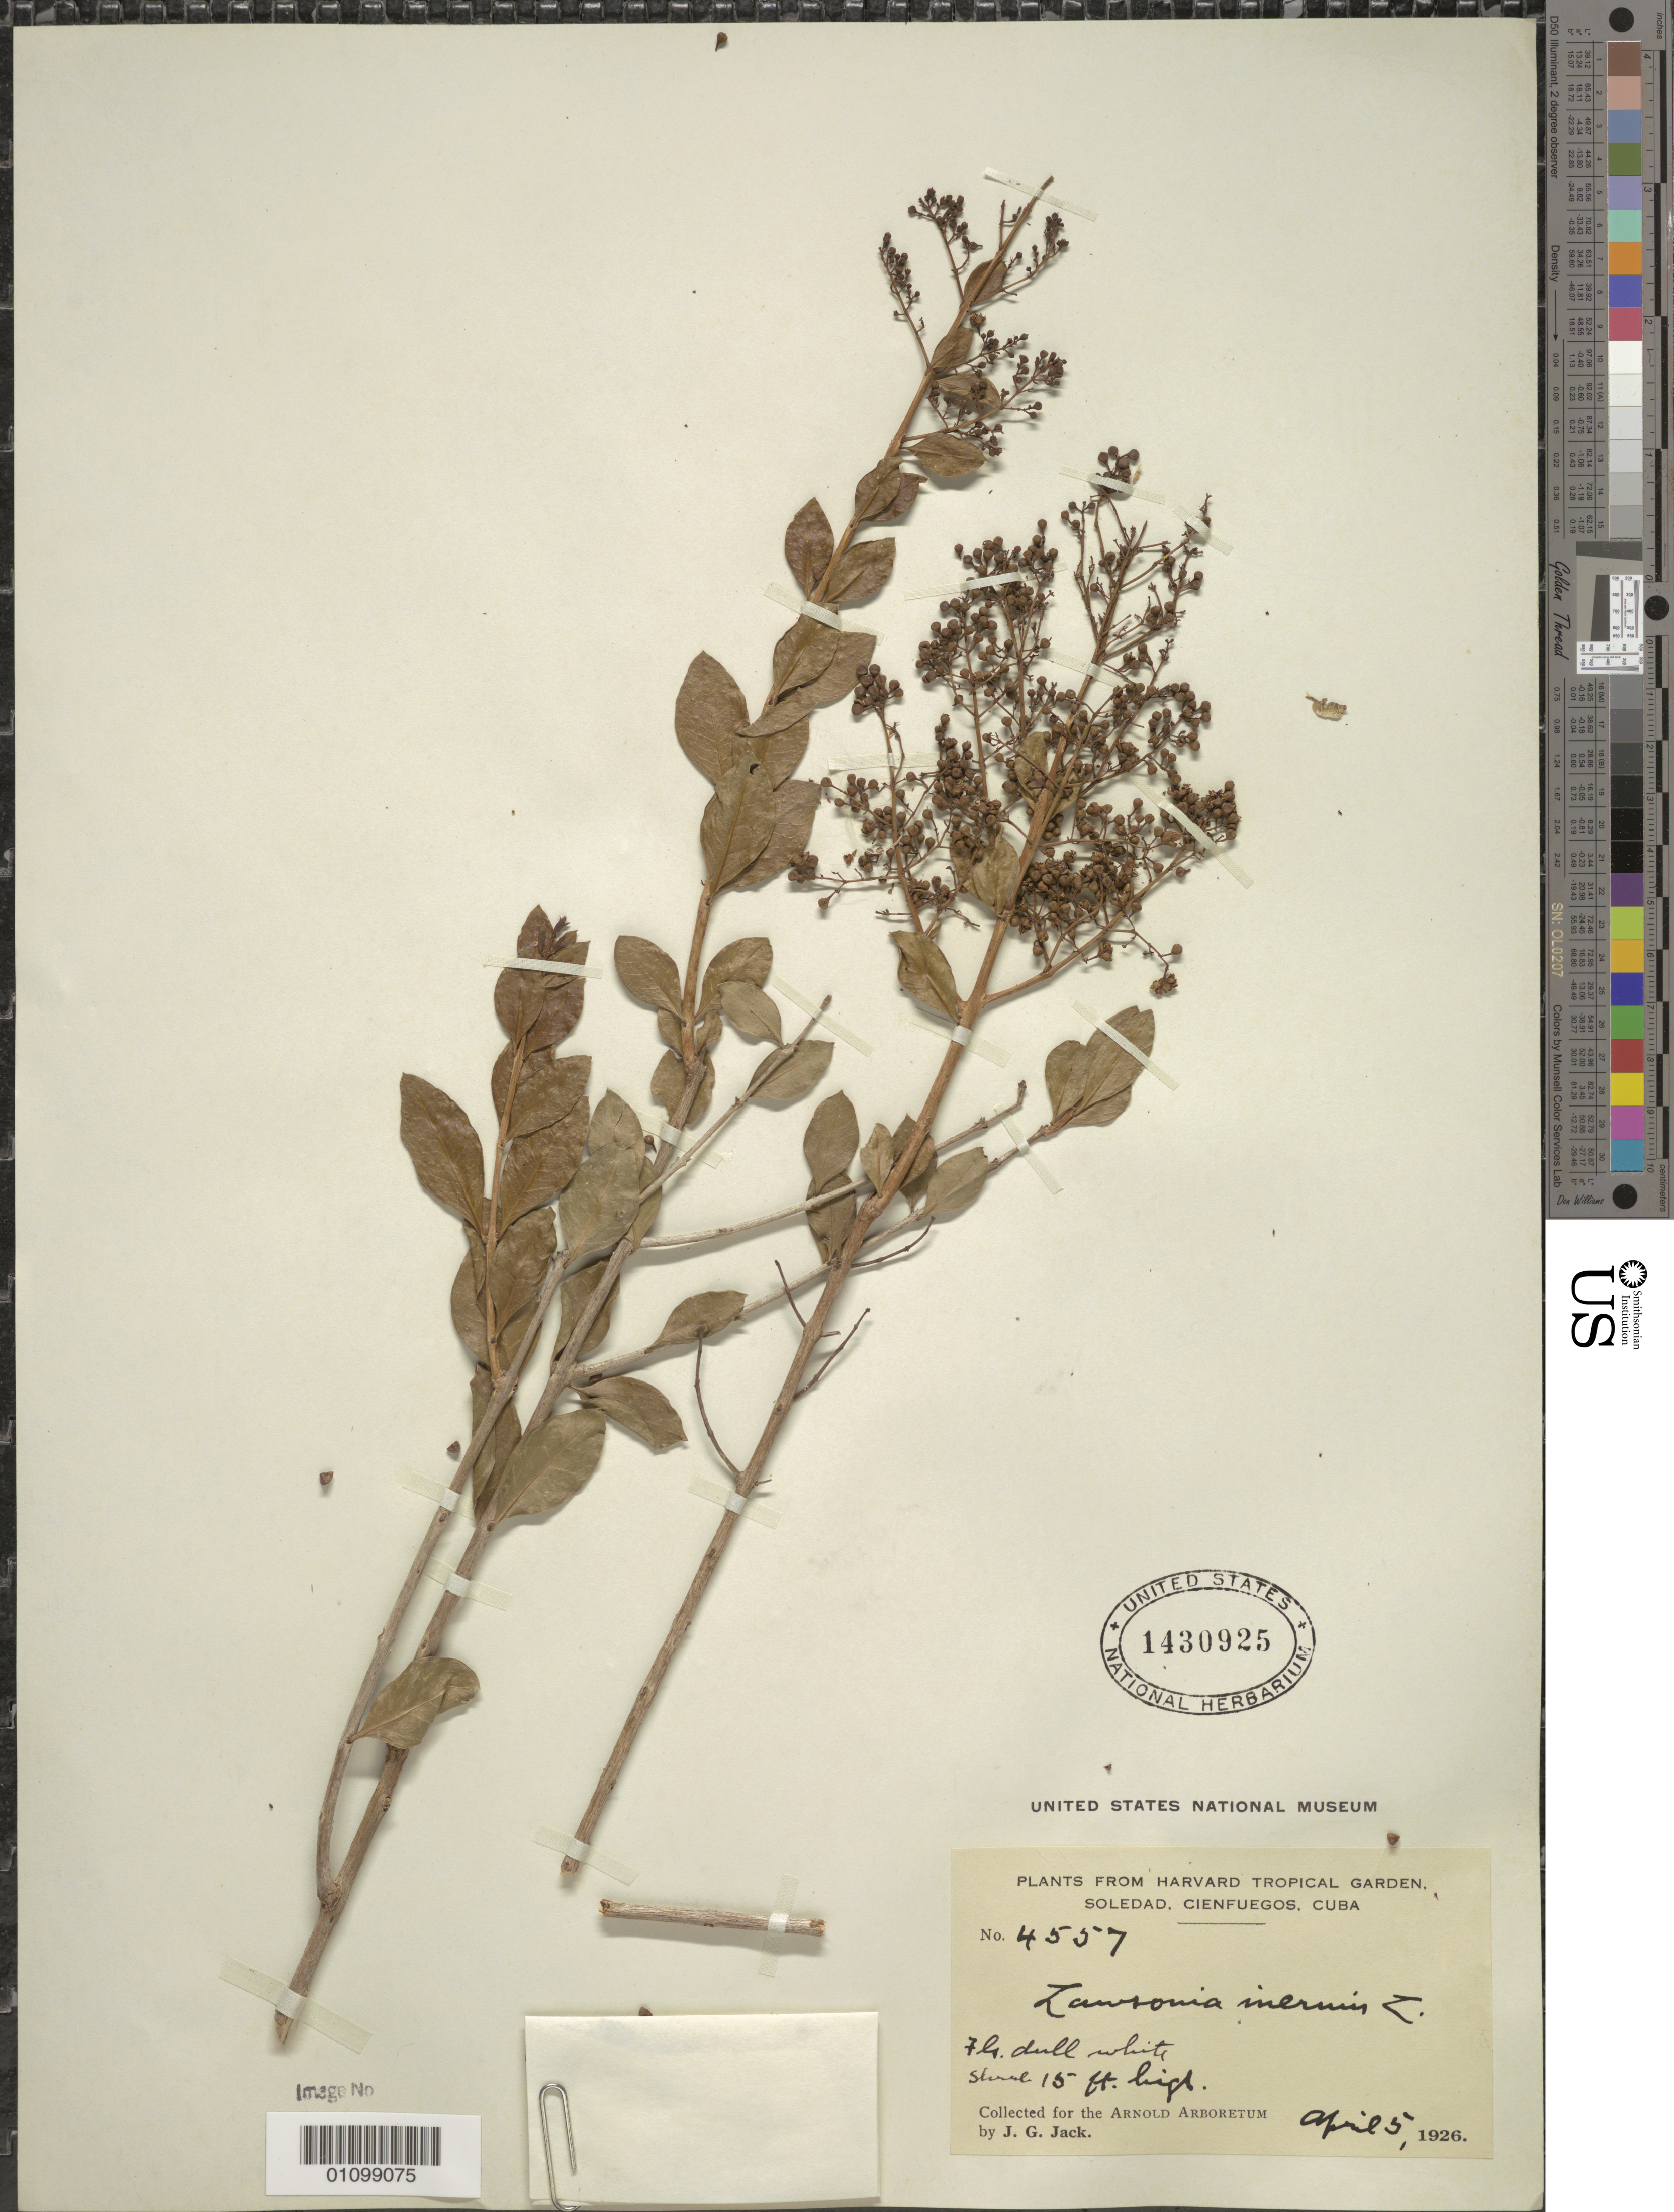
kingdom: Plantae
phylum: Tracheophyta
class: Magnoliopsida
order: Myrtales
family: Lythraceae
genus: Lawsonia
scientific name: Lawsonia inermis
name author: L.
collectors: J. G. Jack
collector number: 4557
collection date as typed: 05 Apr 1926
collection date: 1926-04-05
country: Cuba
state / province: Cienfuegos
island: Cuba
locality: Soledad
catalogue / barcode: US 1430925